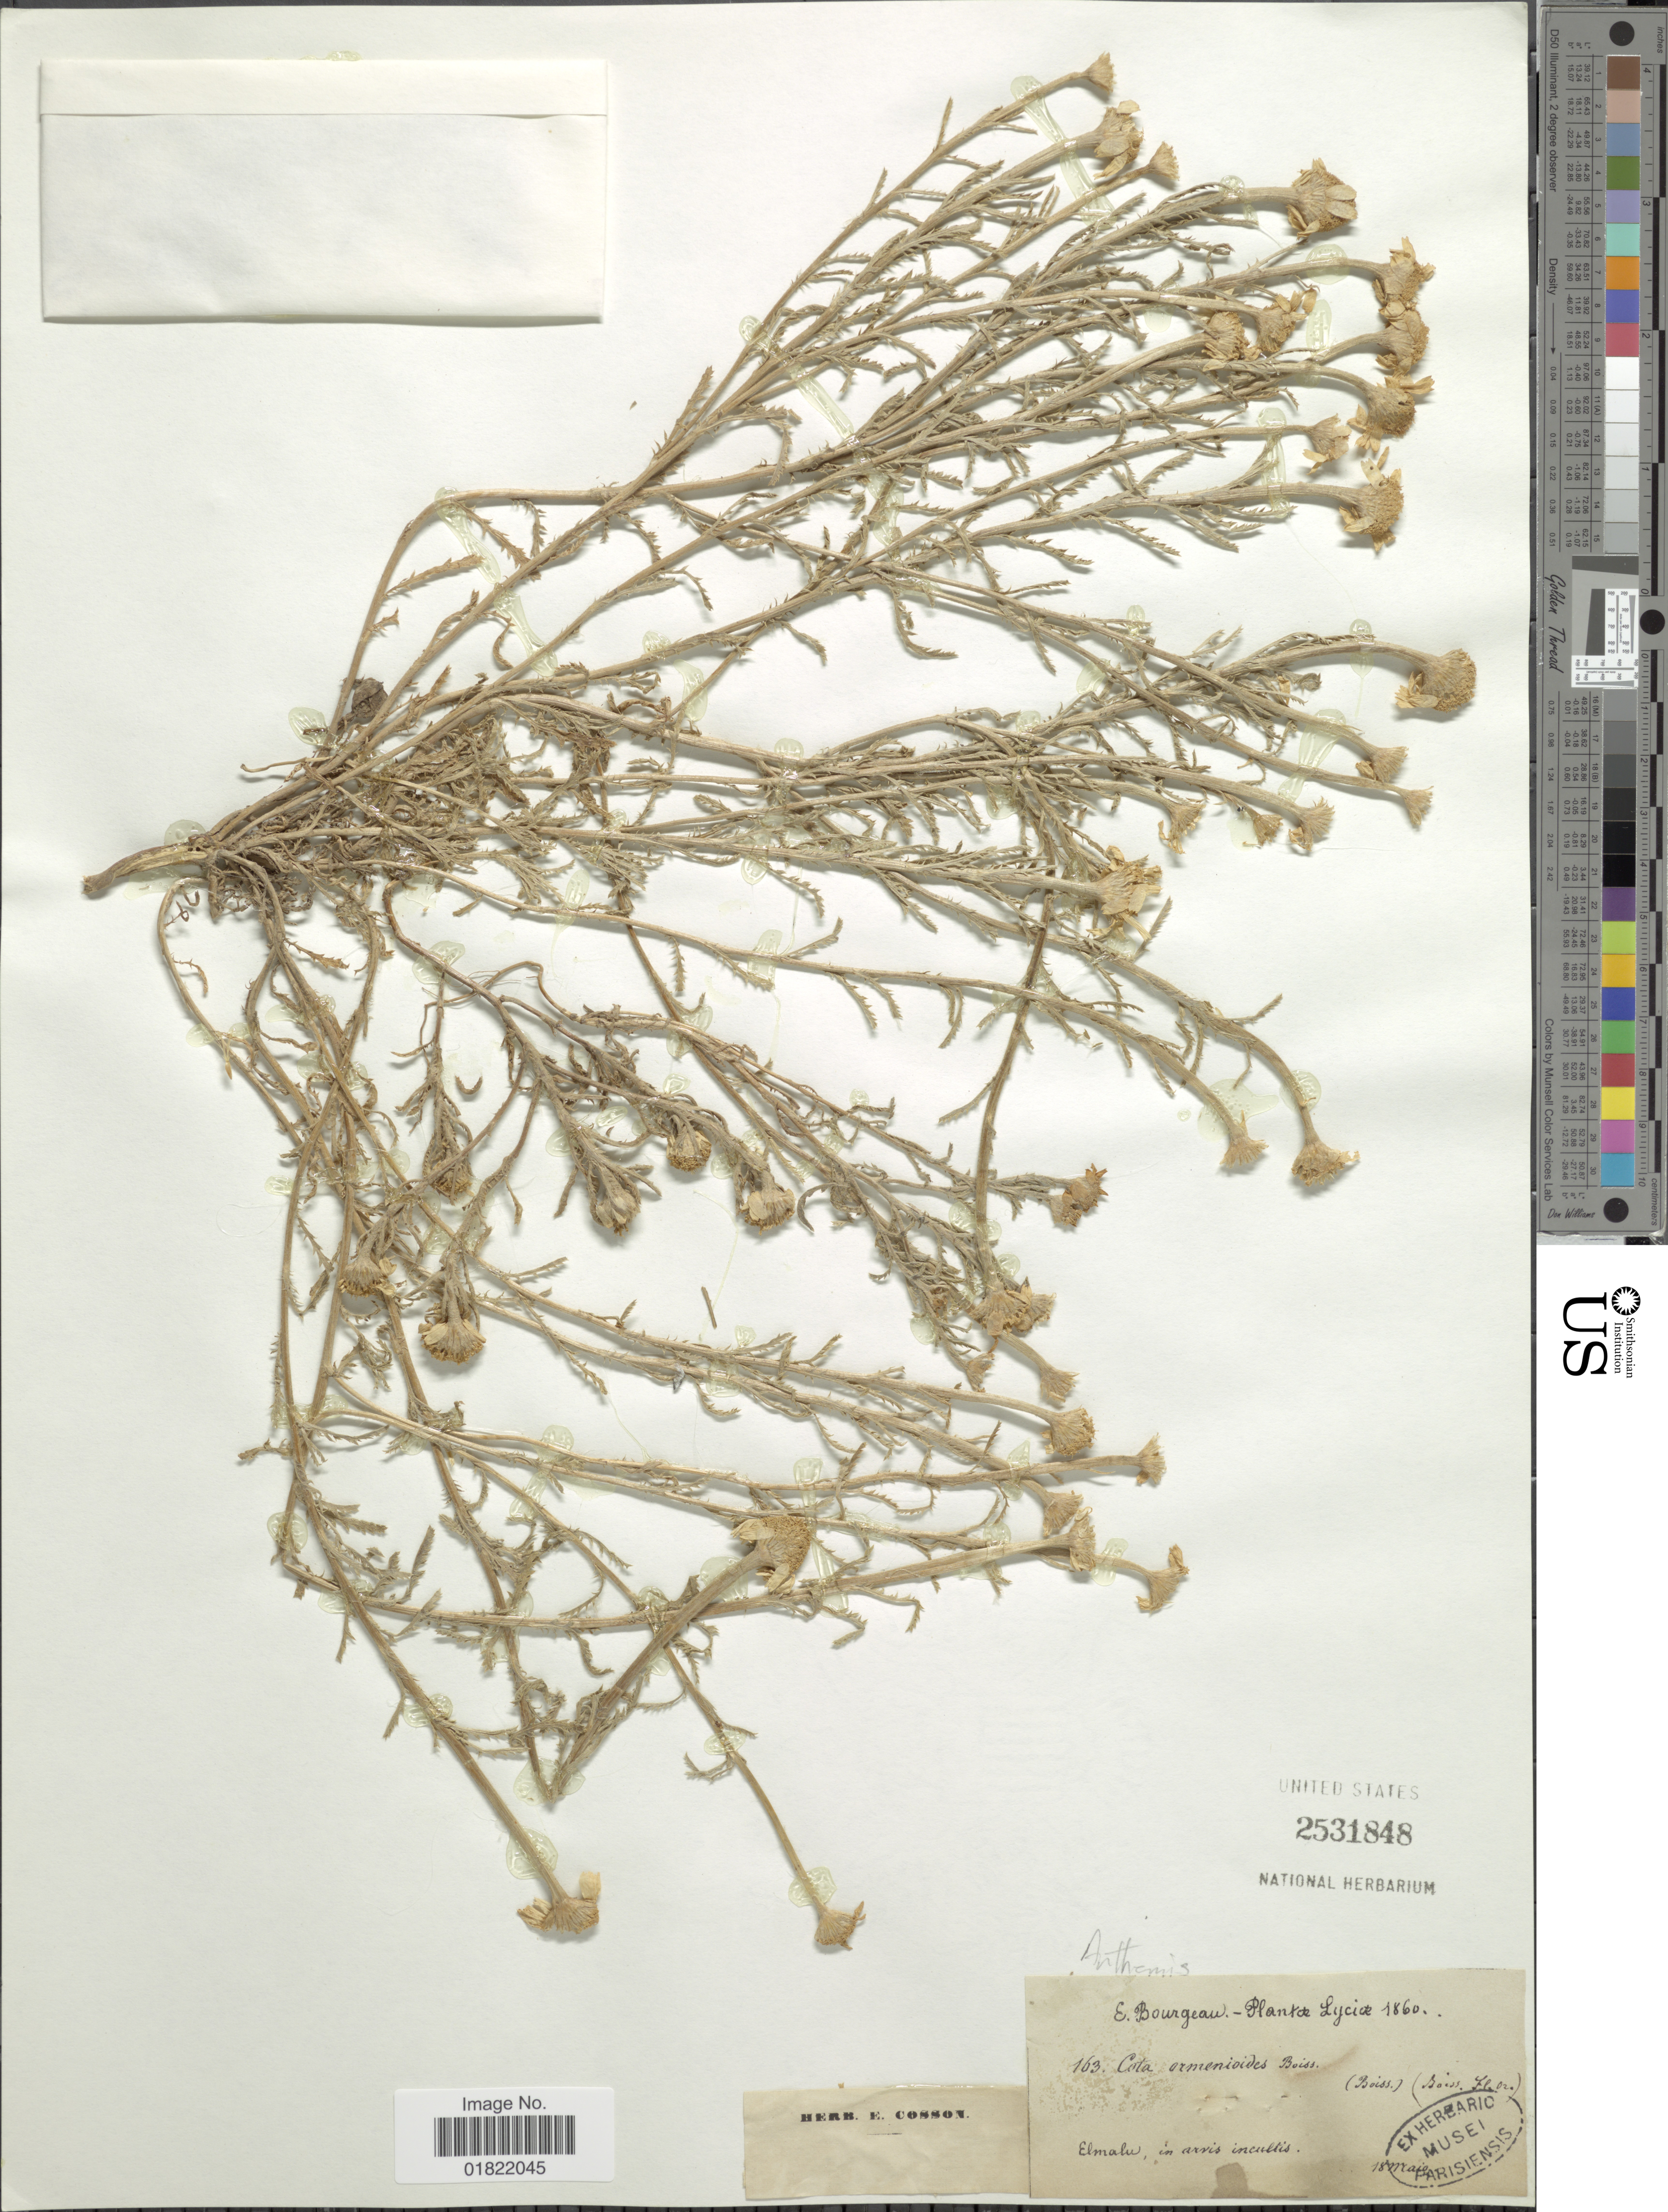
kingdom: Plantae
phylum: Tracheophyta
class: Magnoliopsida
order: Asterales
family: Asteraceae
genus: Anthemis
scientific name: Anthemis arenicola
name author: Boiss.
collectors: E. Bourgeau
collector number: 163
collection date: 1860-05-18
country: Armenia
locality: Lyciae, Elmalu, in arvis incultis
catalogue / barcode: US 2531848